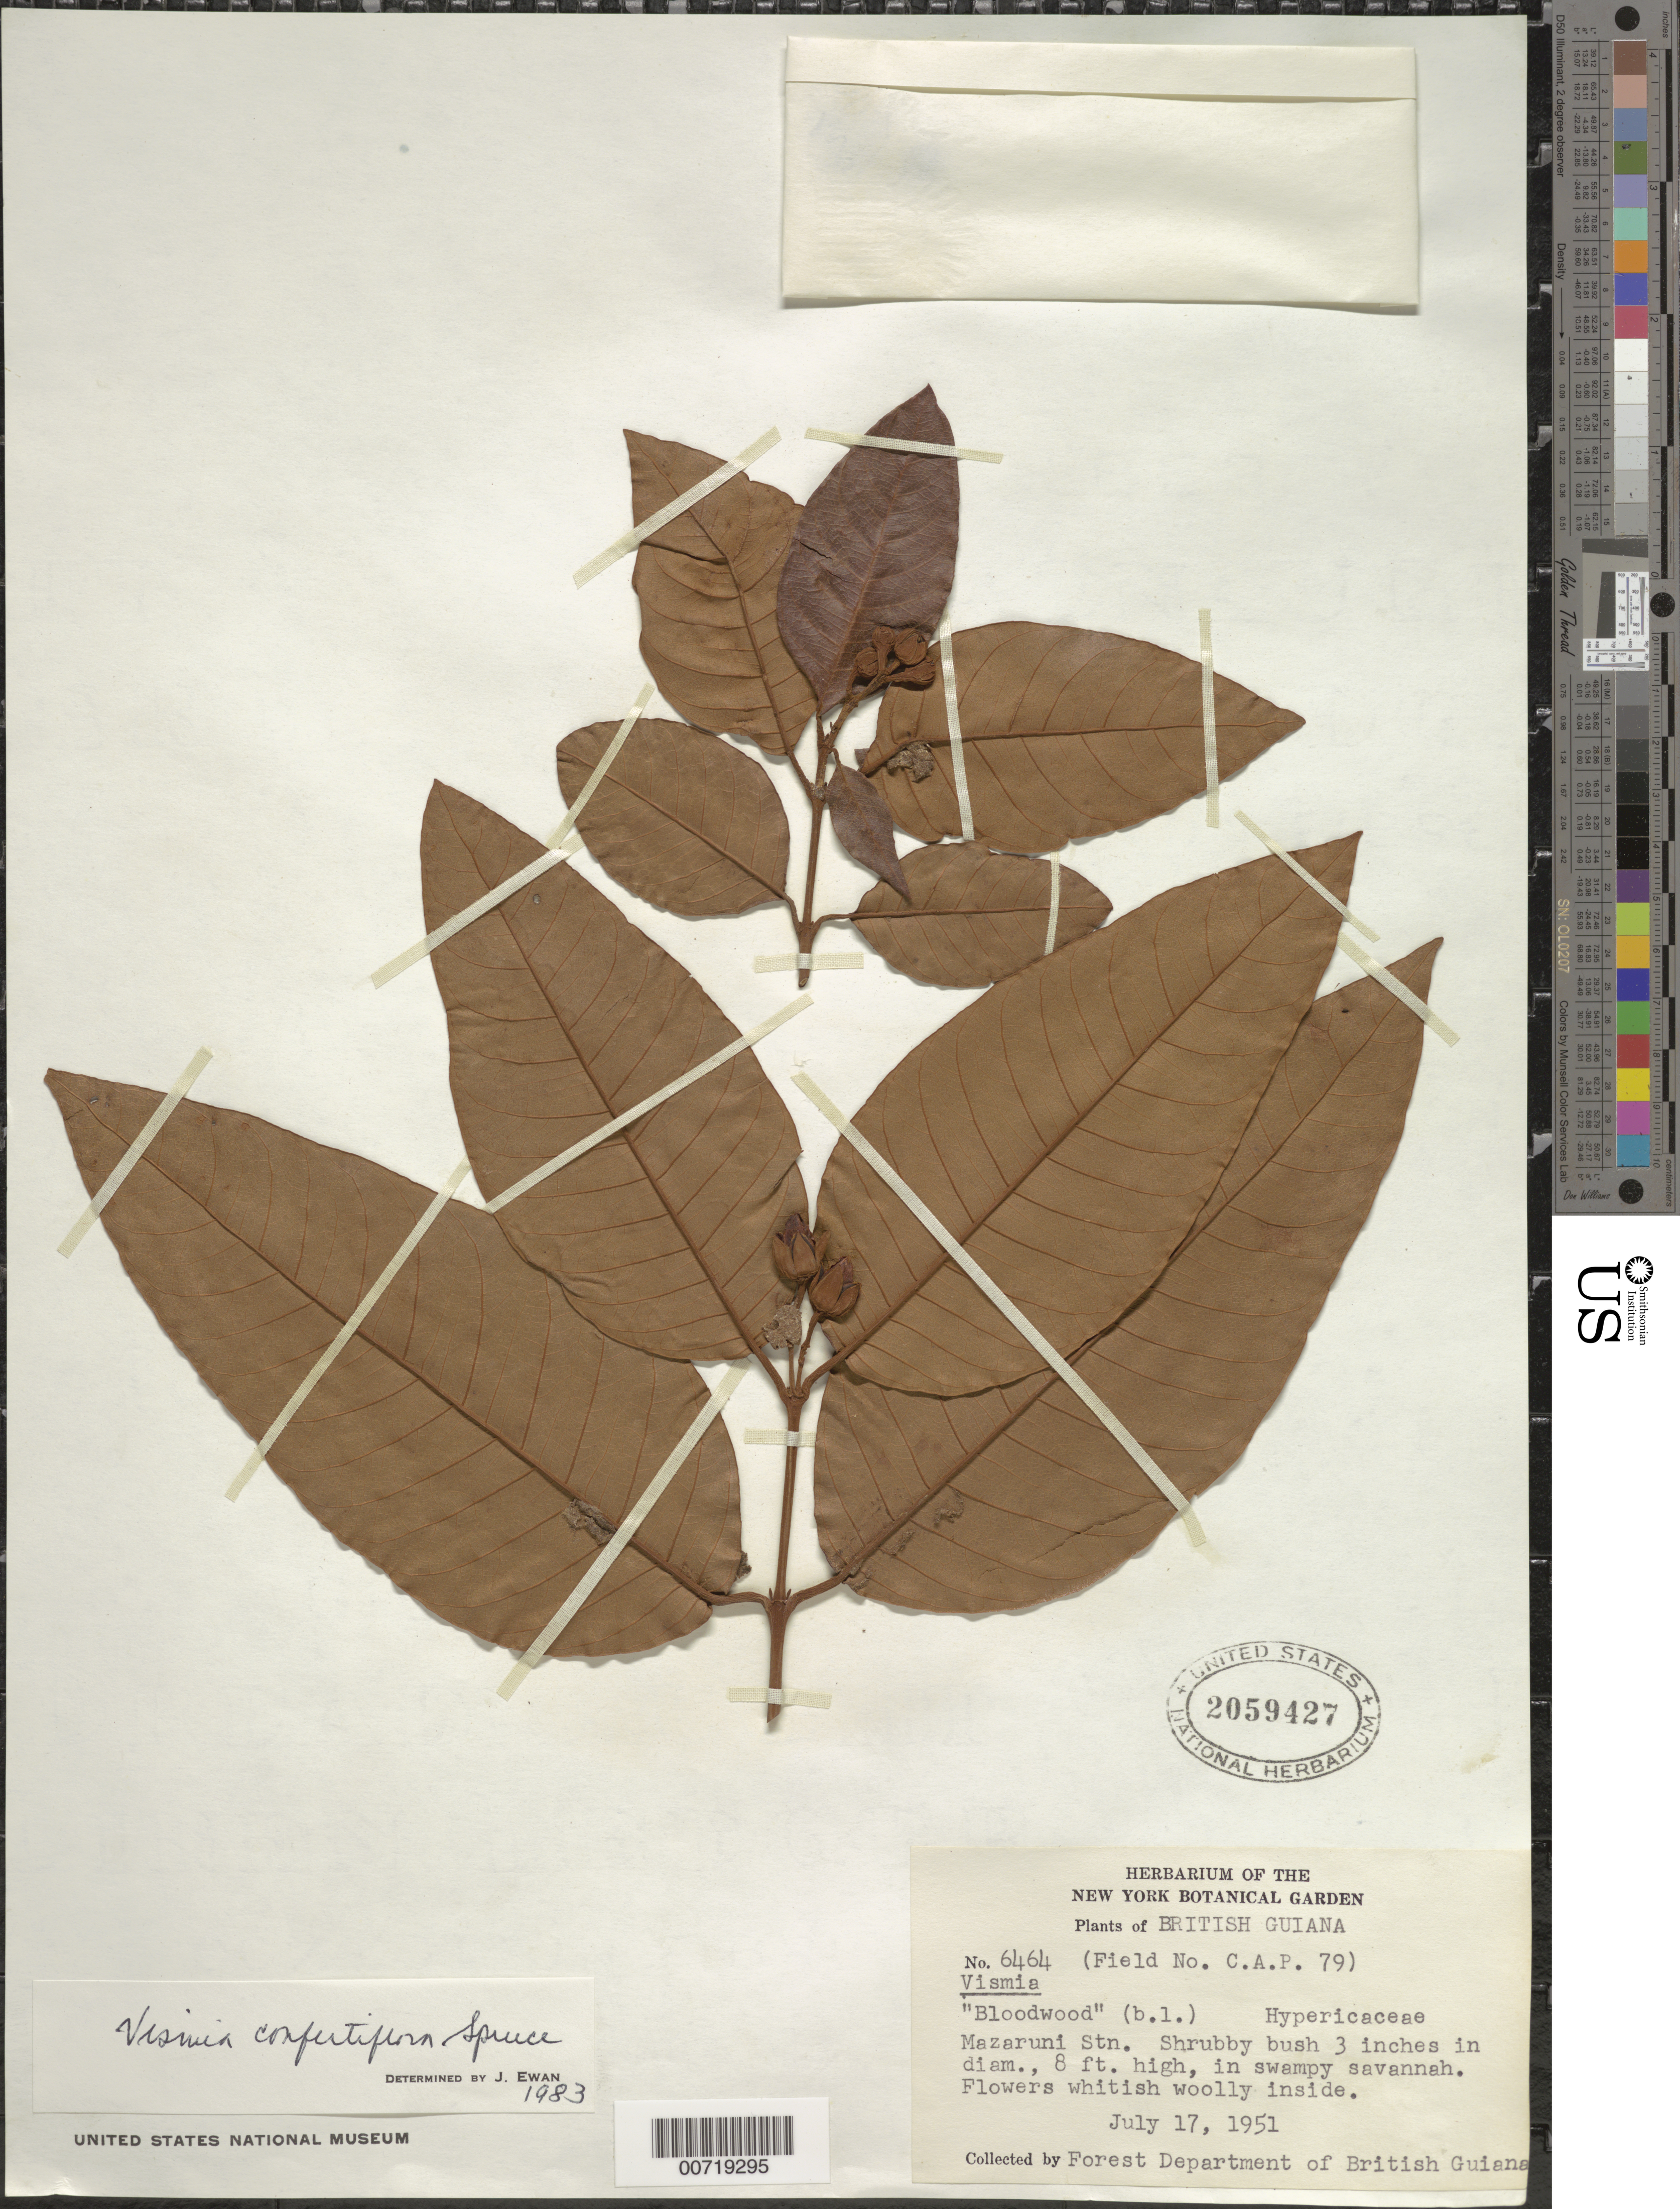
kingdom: Plantae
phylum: Tracheophyta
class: Magnoliopsida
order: Malpighiales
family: Hypericaceae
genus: Vismia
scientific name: Vismia confertiflora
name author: Spruce ex Reichardt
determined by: Ewan, J. A.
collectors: Forest Dept. B. G. & British Guiana Forestry Dept.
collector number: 6464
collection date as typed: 17-Jul-51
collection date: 1951-07-17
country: Guyana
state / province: Cuyuni-Mazaruni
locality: Mazaruni Station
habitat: Swampy savanna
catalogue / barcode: US 2059427